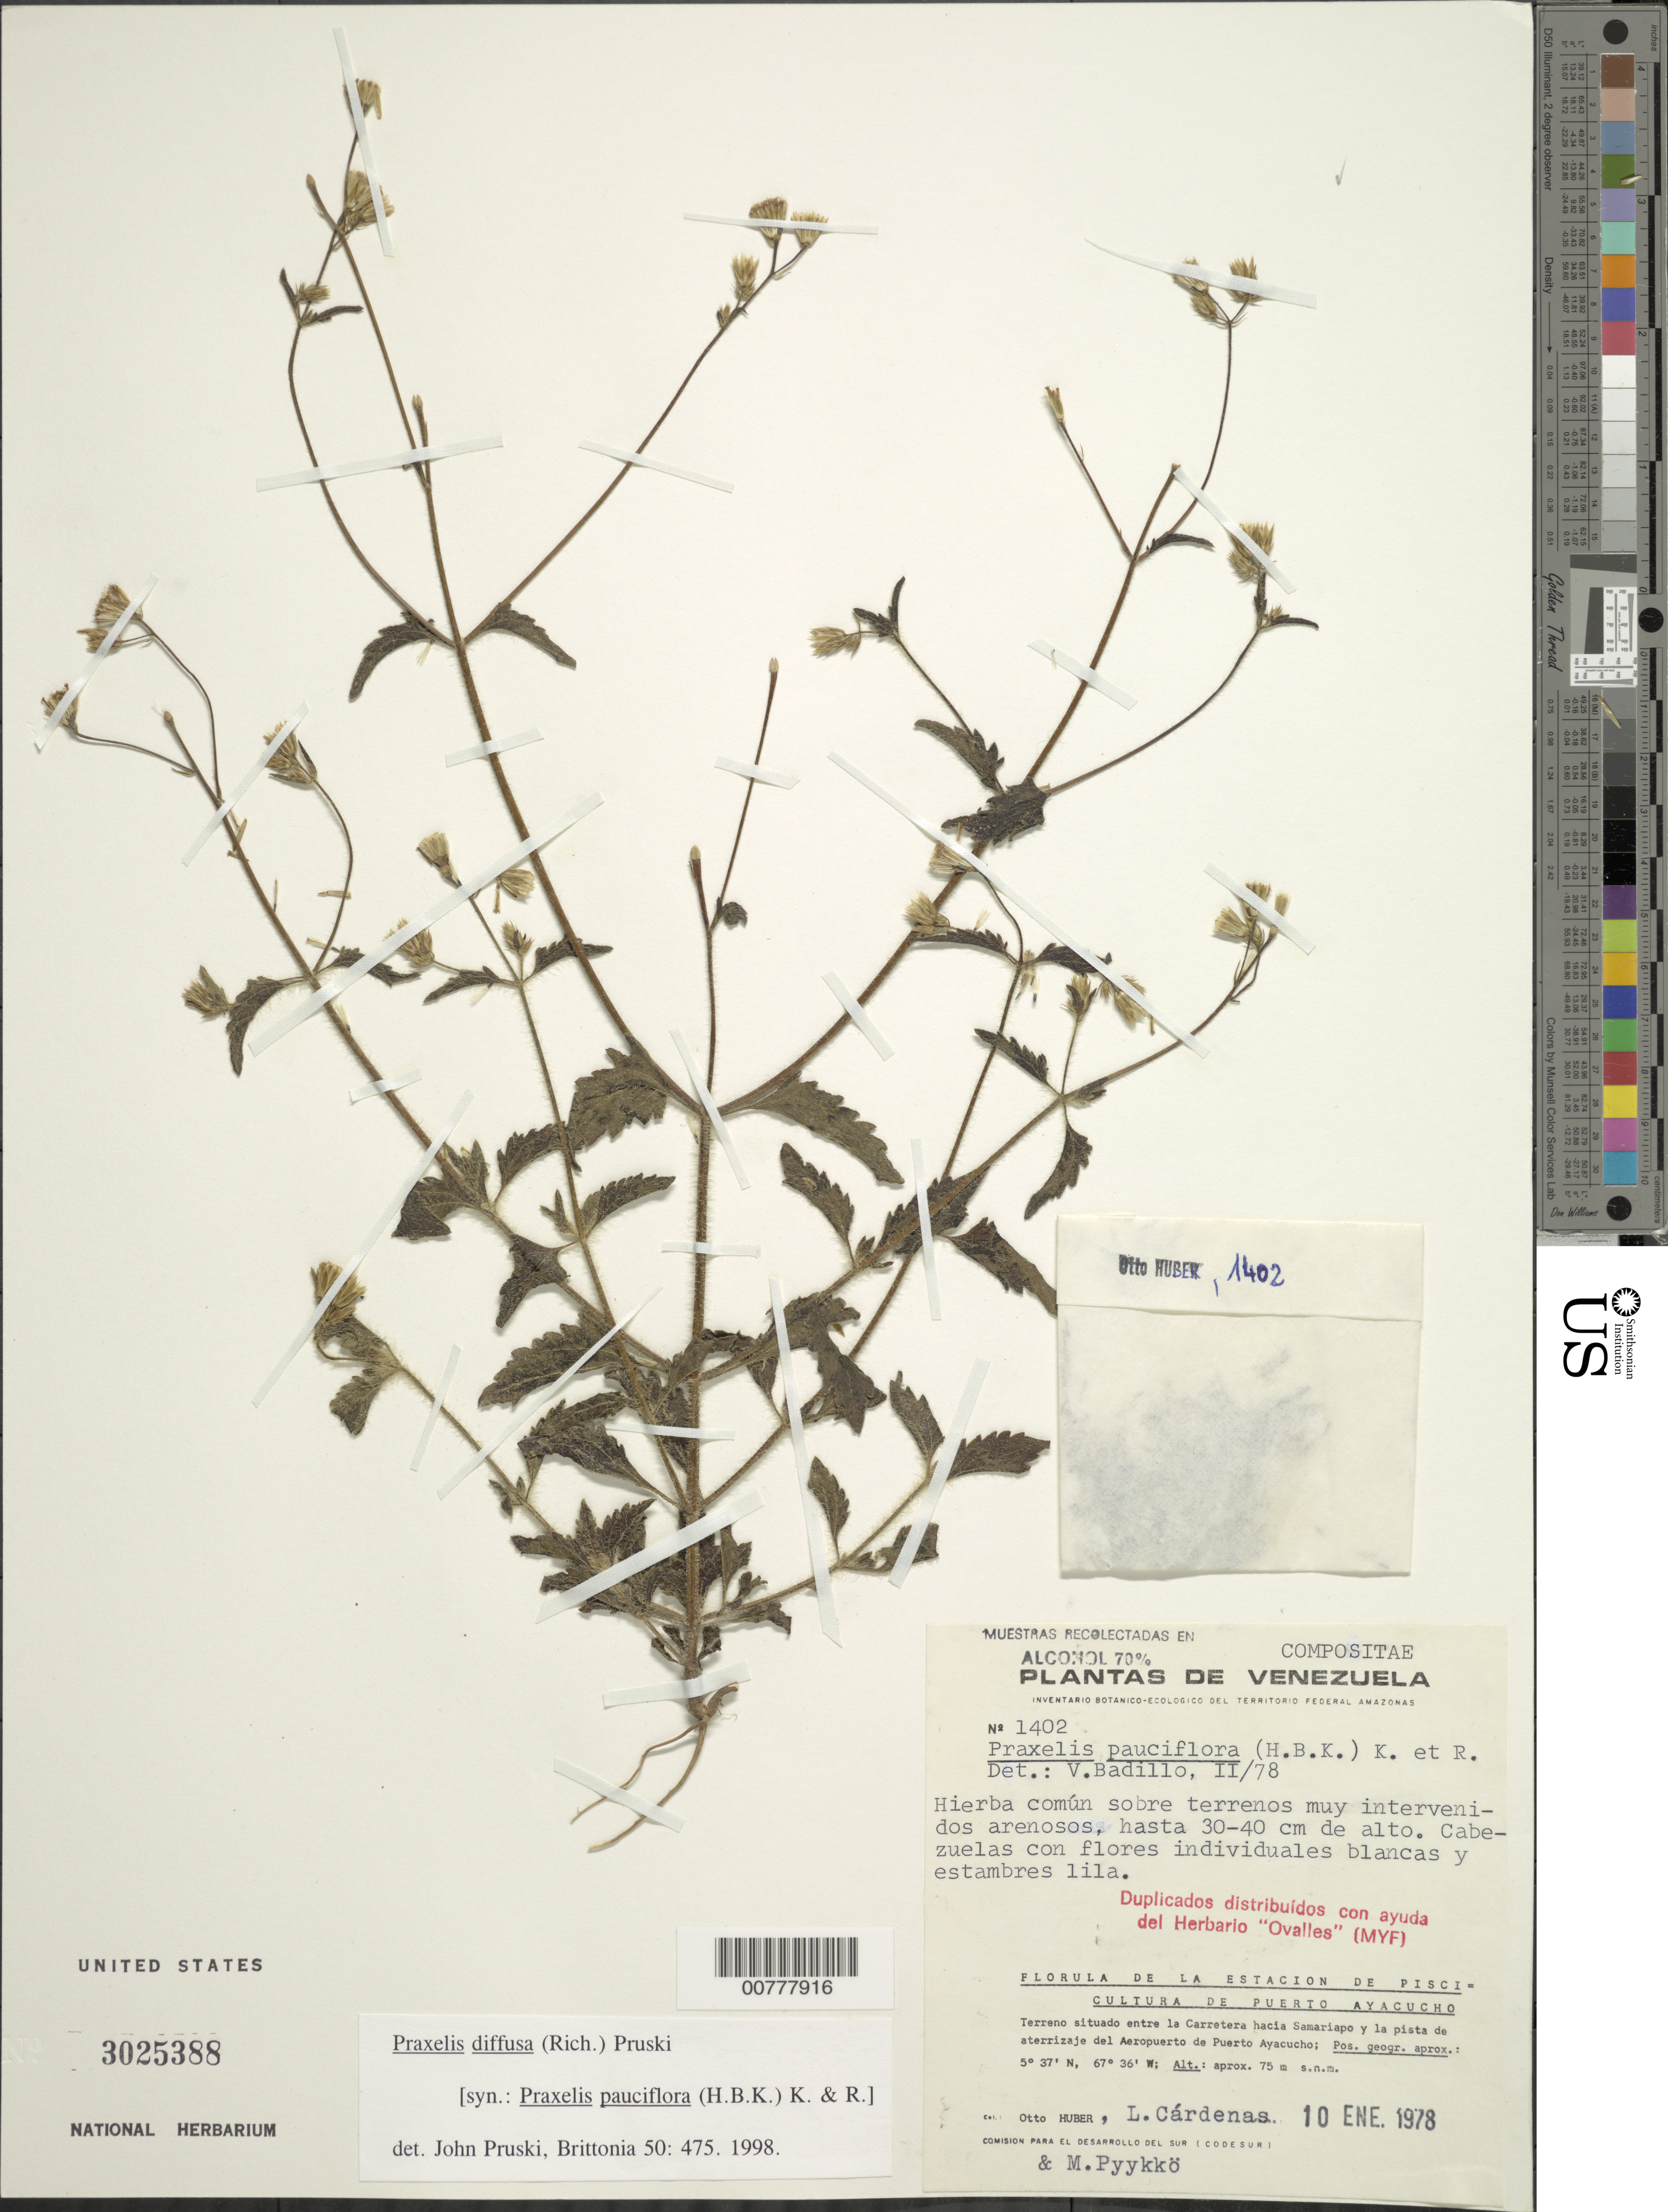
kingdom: Plantae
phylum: Tracheophyta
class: Magnoliopsida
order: Asterales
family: Asteraceae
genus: Praxelis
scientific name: Praxelis diffusa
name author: (Rich.) Pruski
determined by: Pruski, J. F.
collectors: O. Huber, L. Cárdenas & M. Pyykko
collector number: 1402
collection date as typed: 10-Jan-78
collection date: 1978-01-10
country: Venezuela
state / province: Amazonas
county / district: Atures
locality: Puerto Ayacucho, carretera hacia Samariapo y la pista de aterrizaje del Aeropuerto de Puerto Ayacucho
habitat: Terrenos muy intervenidos arensosos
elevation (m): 75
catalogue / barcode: US 3025388